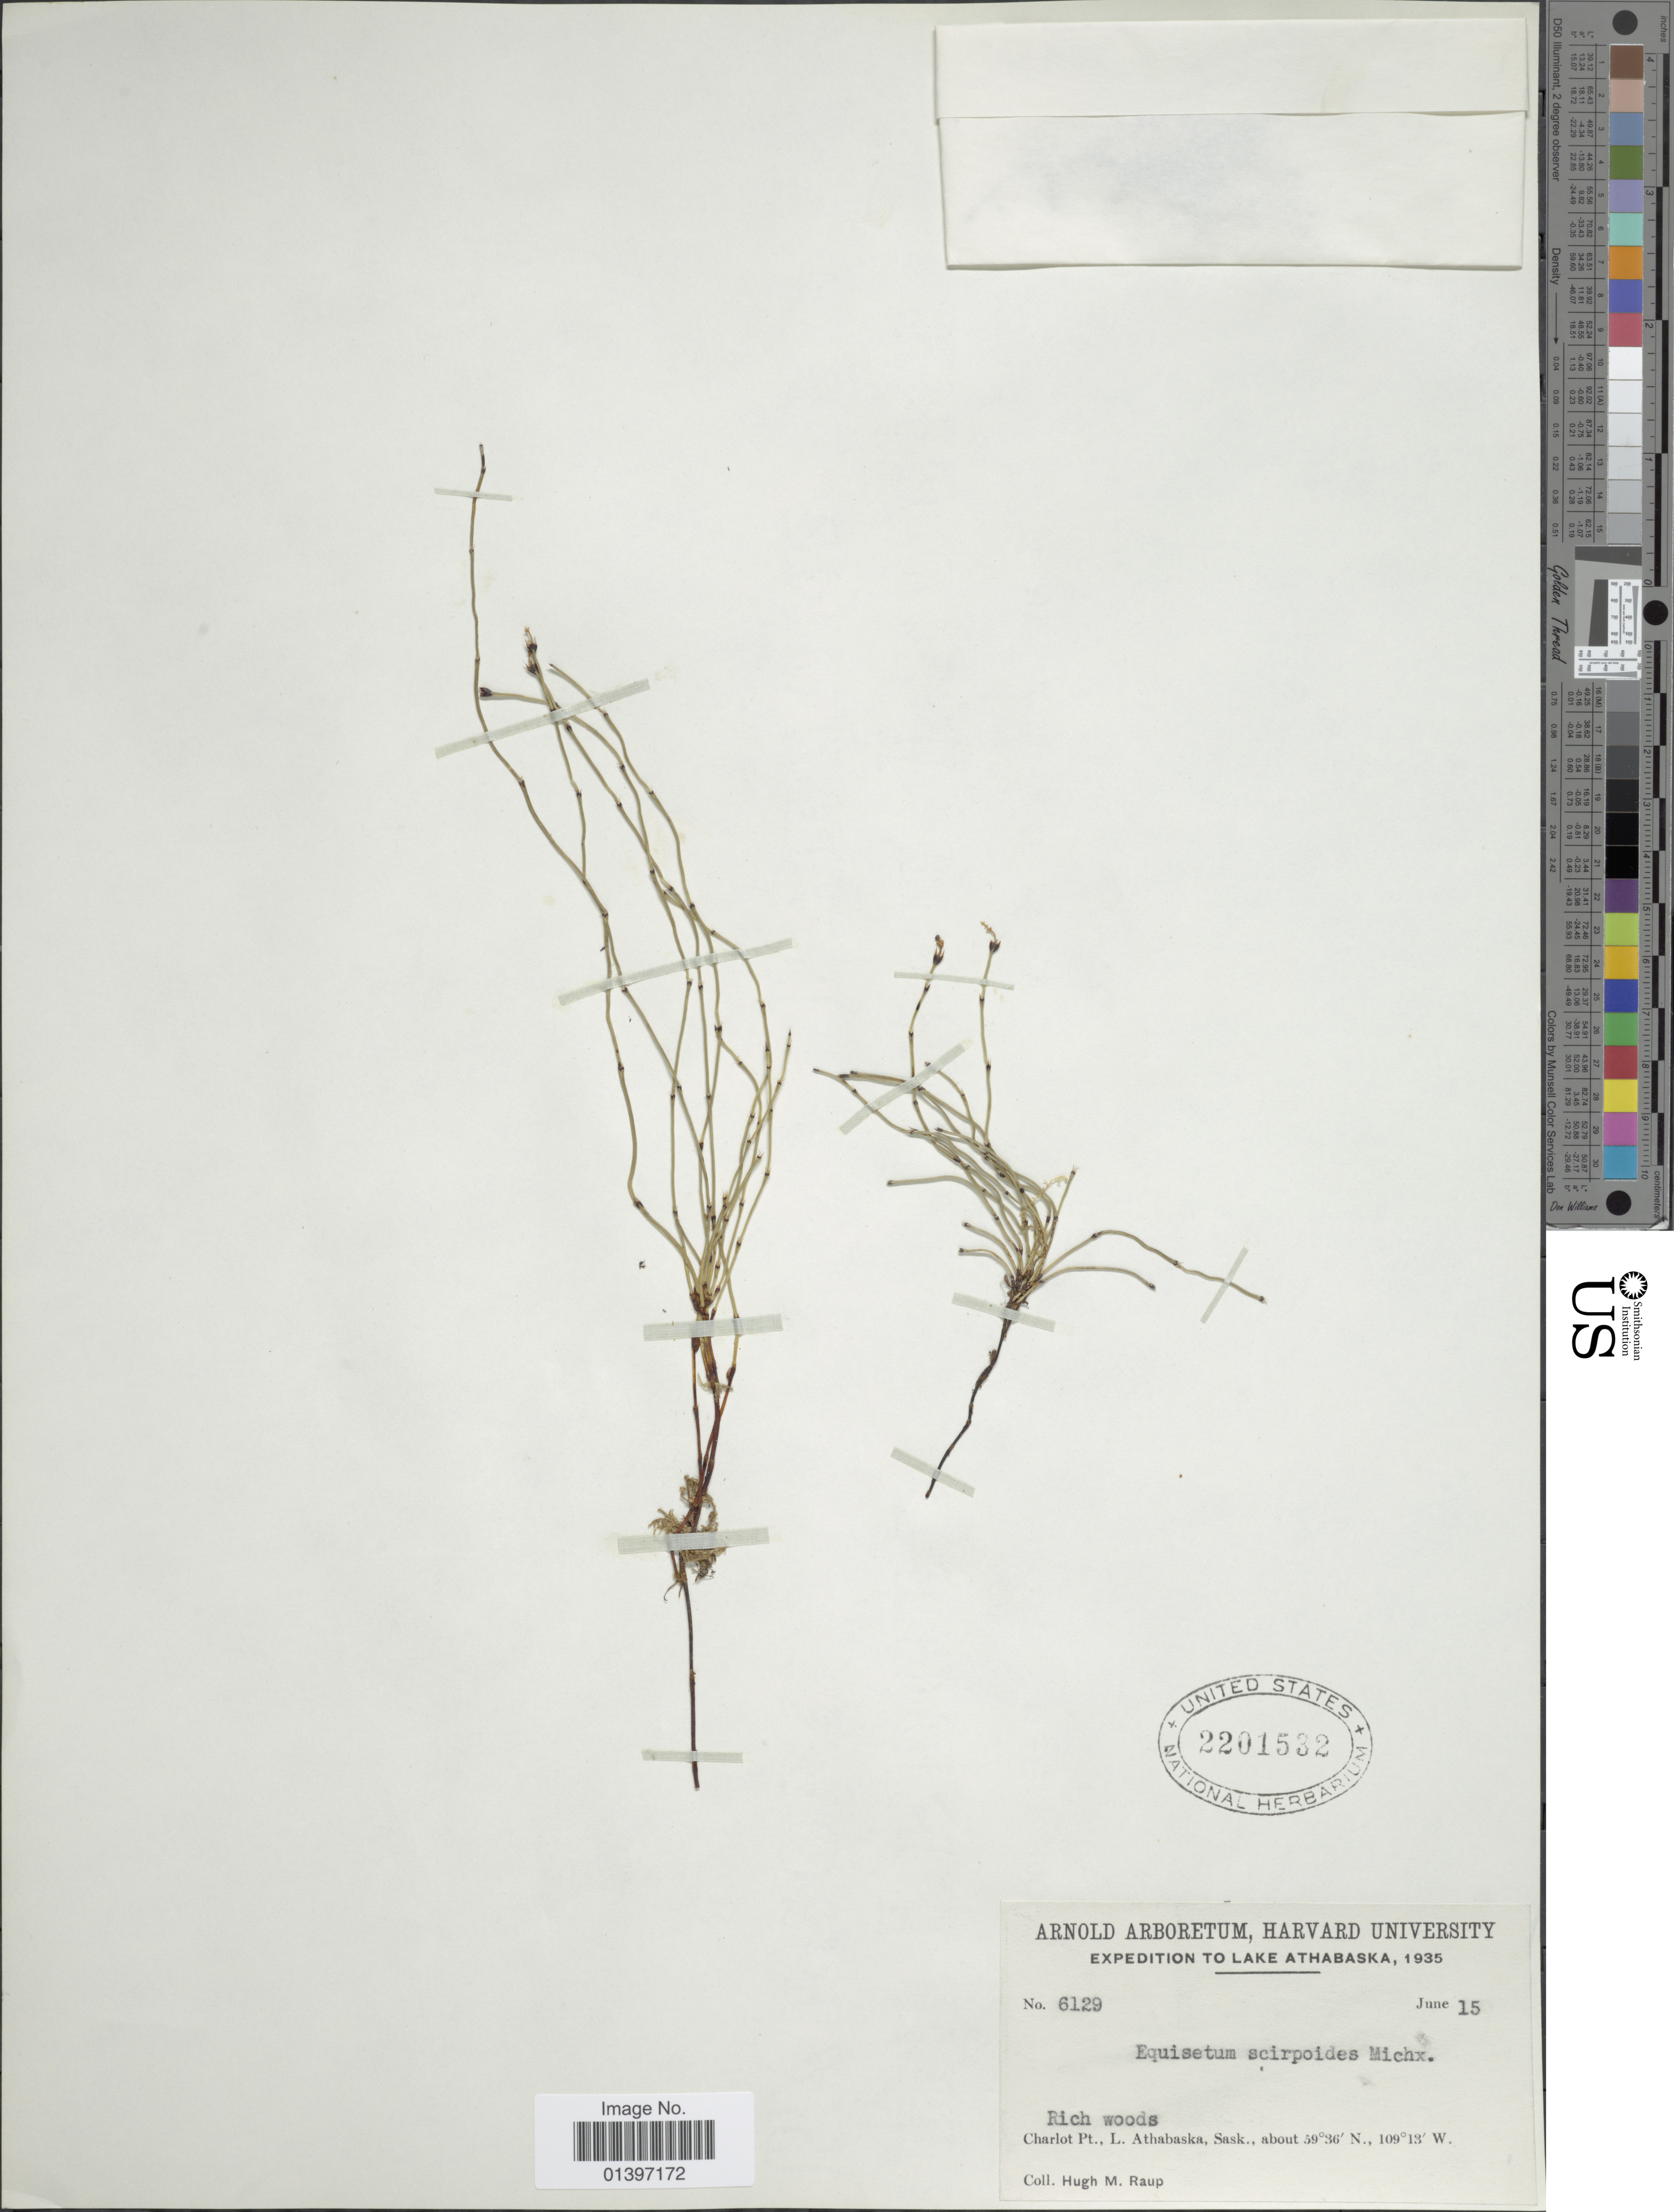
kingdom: Plantae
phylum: Tracheophyta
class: Polypodiopsida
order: Equisetales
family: Equisetaceae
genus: Equisetum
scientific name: Equisetum scirpoides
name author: Michx.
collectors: H. Raup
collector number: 6129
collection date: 1935-06-15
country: Canada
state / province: Saskatchewan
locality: Laek Athabaska, Rich woods, Charlot Pt., L. Athabaska, Sask.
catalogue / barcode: US 2201532